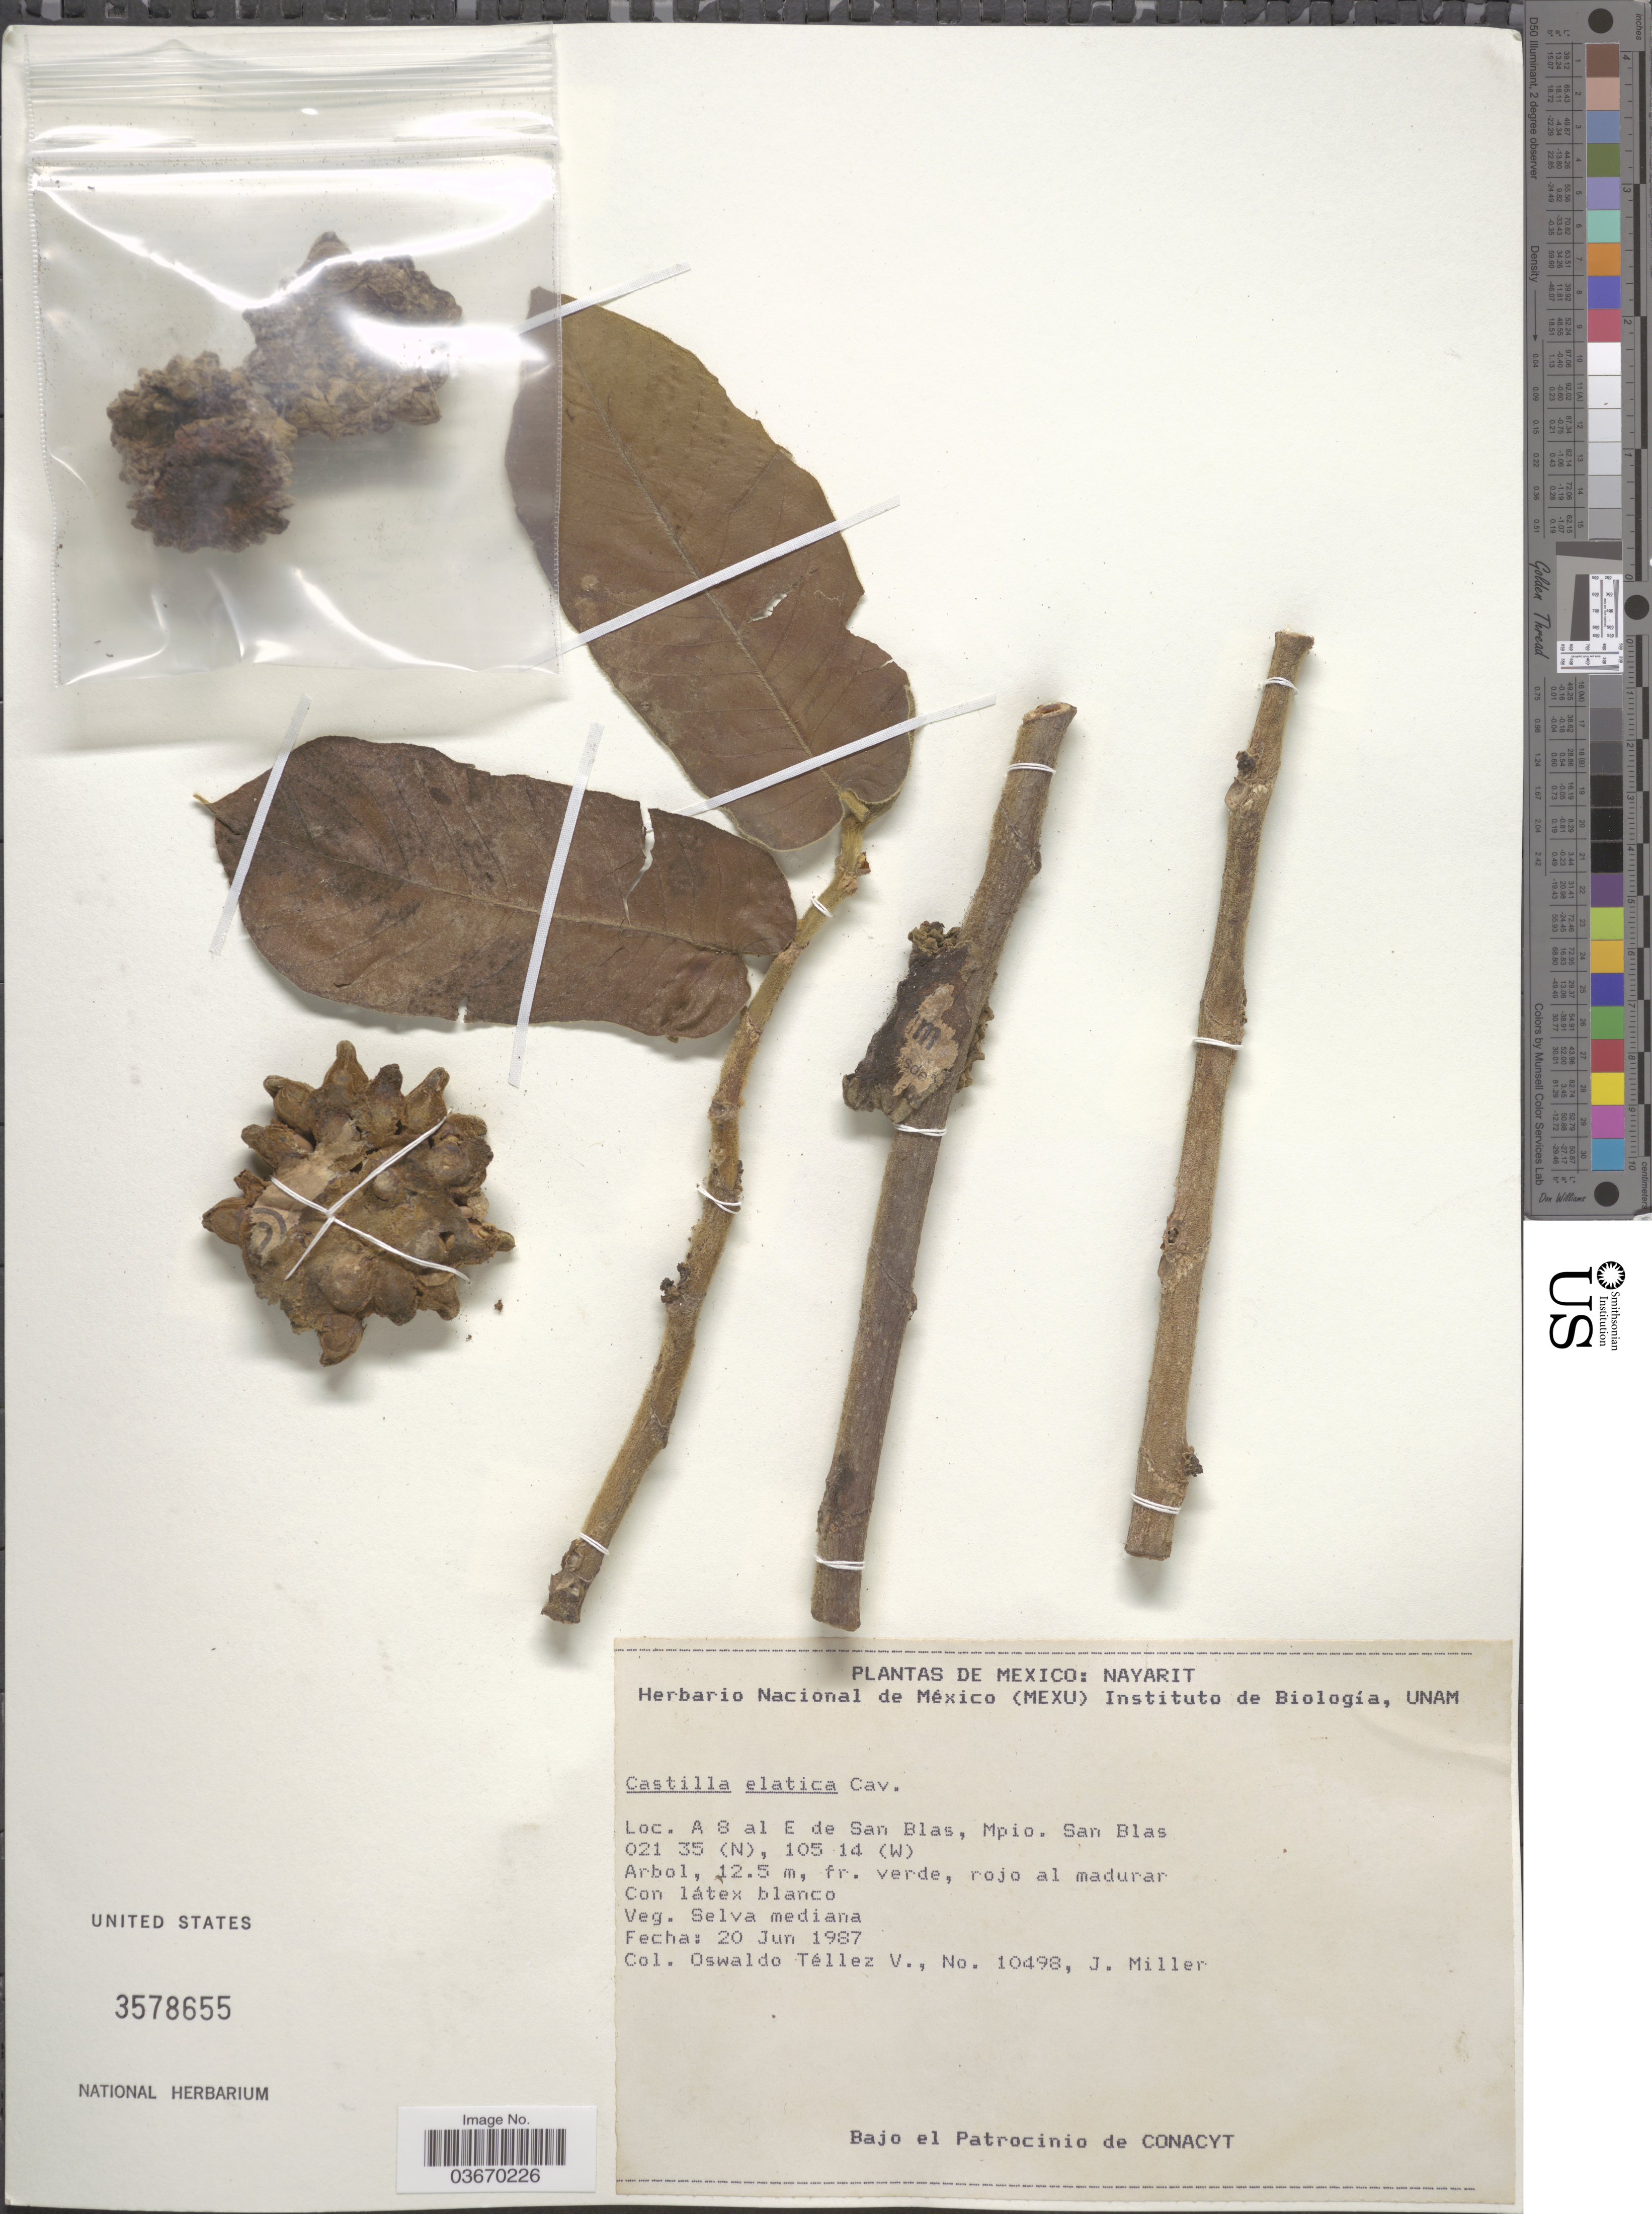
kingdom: Plantae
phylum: Tracheophyta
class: Magnoliopsida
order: Rosales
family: Moraceae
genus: Castilla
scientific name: Castilla elastica subsp. elastica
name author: Sessé ex Cerv.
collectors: O. Téllez V. & J. Miller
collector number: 10498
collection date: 1987-06-20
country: Mexico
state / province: Nayarit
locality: A 8 al E de San Blas, Mpio. San Blas.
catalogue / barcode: US 3578655